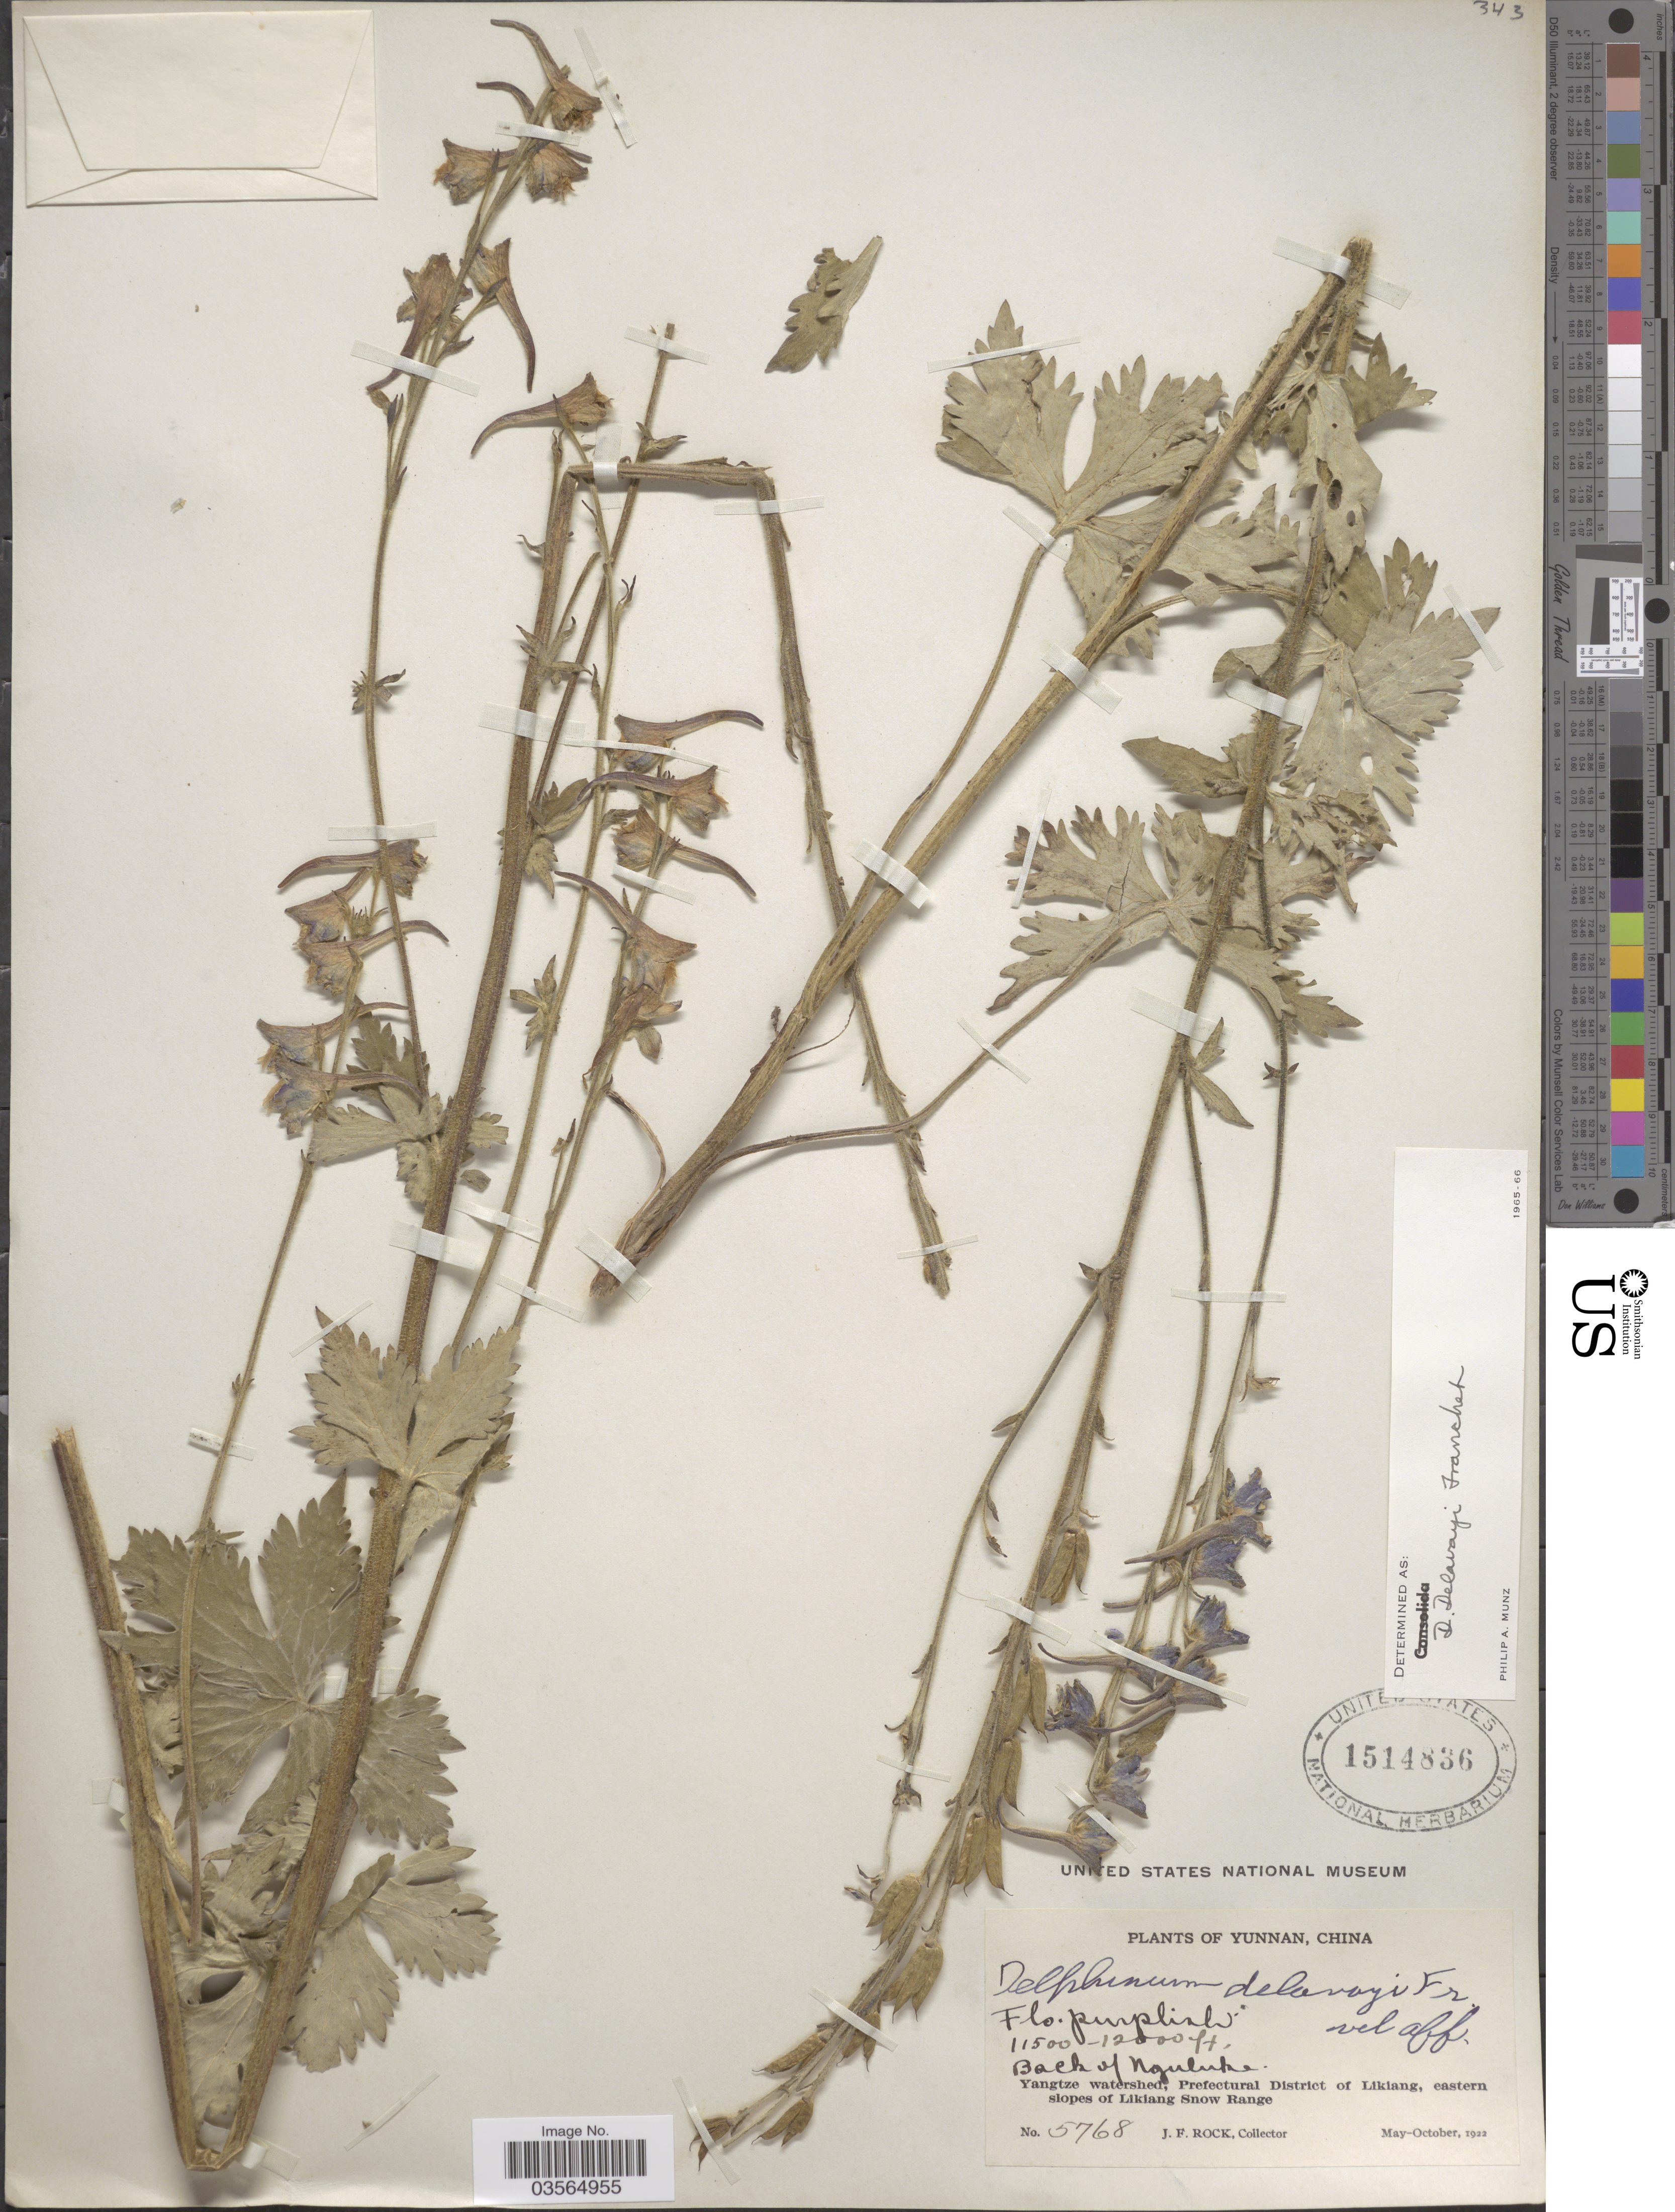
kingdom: Plantae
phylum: Tracheophyta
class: Magnoliopsida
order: Ranunculales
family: Ranunculaceae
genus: Delphinium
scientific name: Delphinium delavayi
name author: Franch.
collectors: J. Rock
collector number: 5768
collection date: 1922-05/1922-10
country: China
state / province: Yunnan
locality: Back of Nguluke. Yangtze watershed, Prefectural District of Likiang, eastern slopes of Likiang Snow Range.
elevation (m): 3505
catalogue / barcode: US 1514836